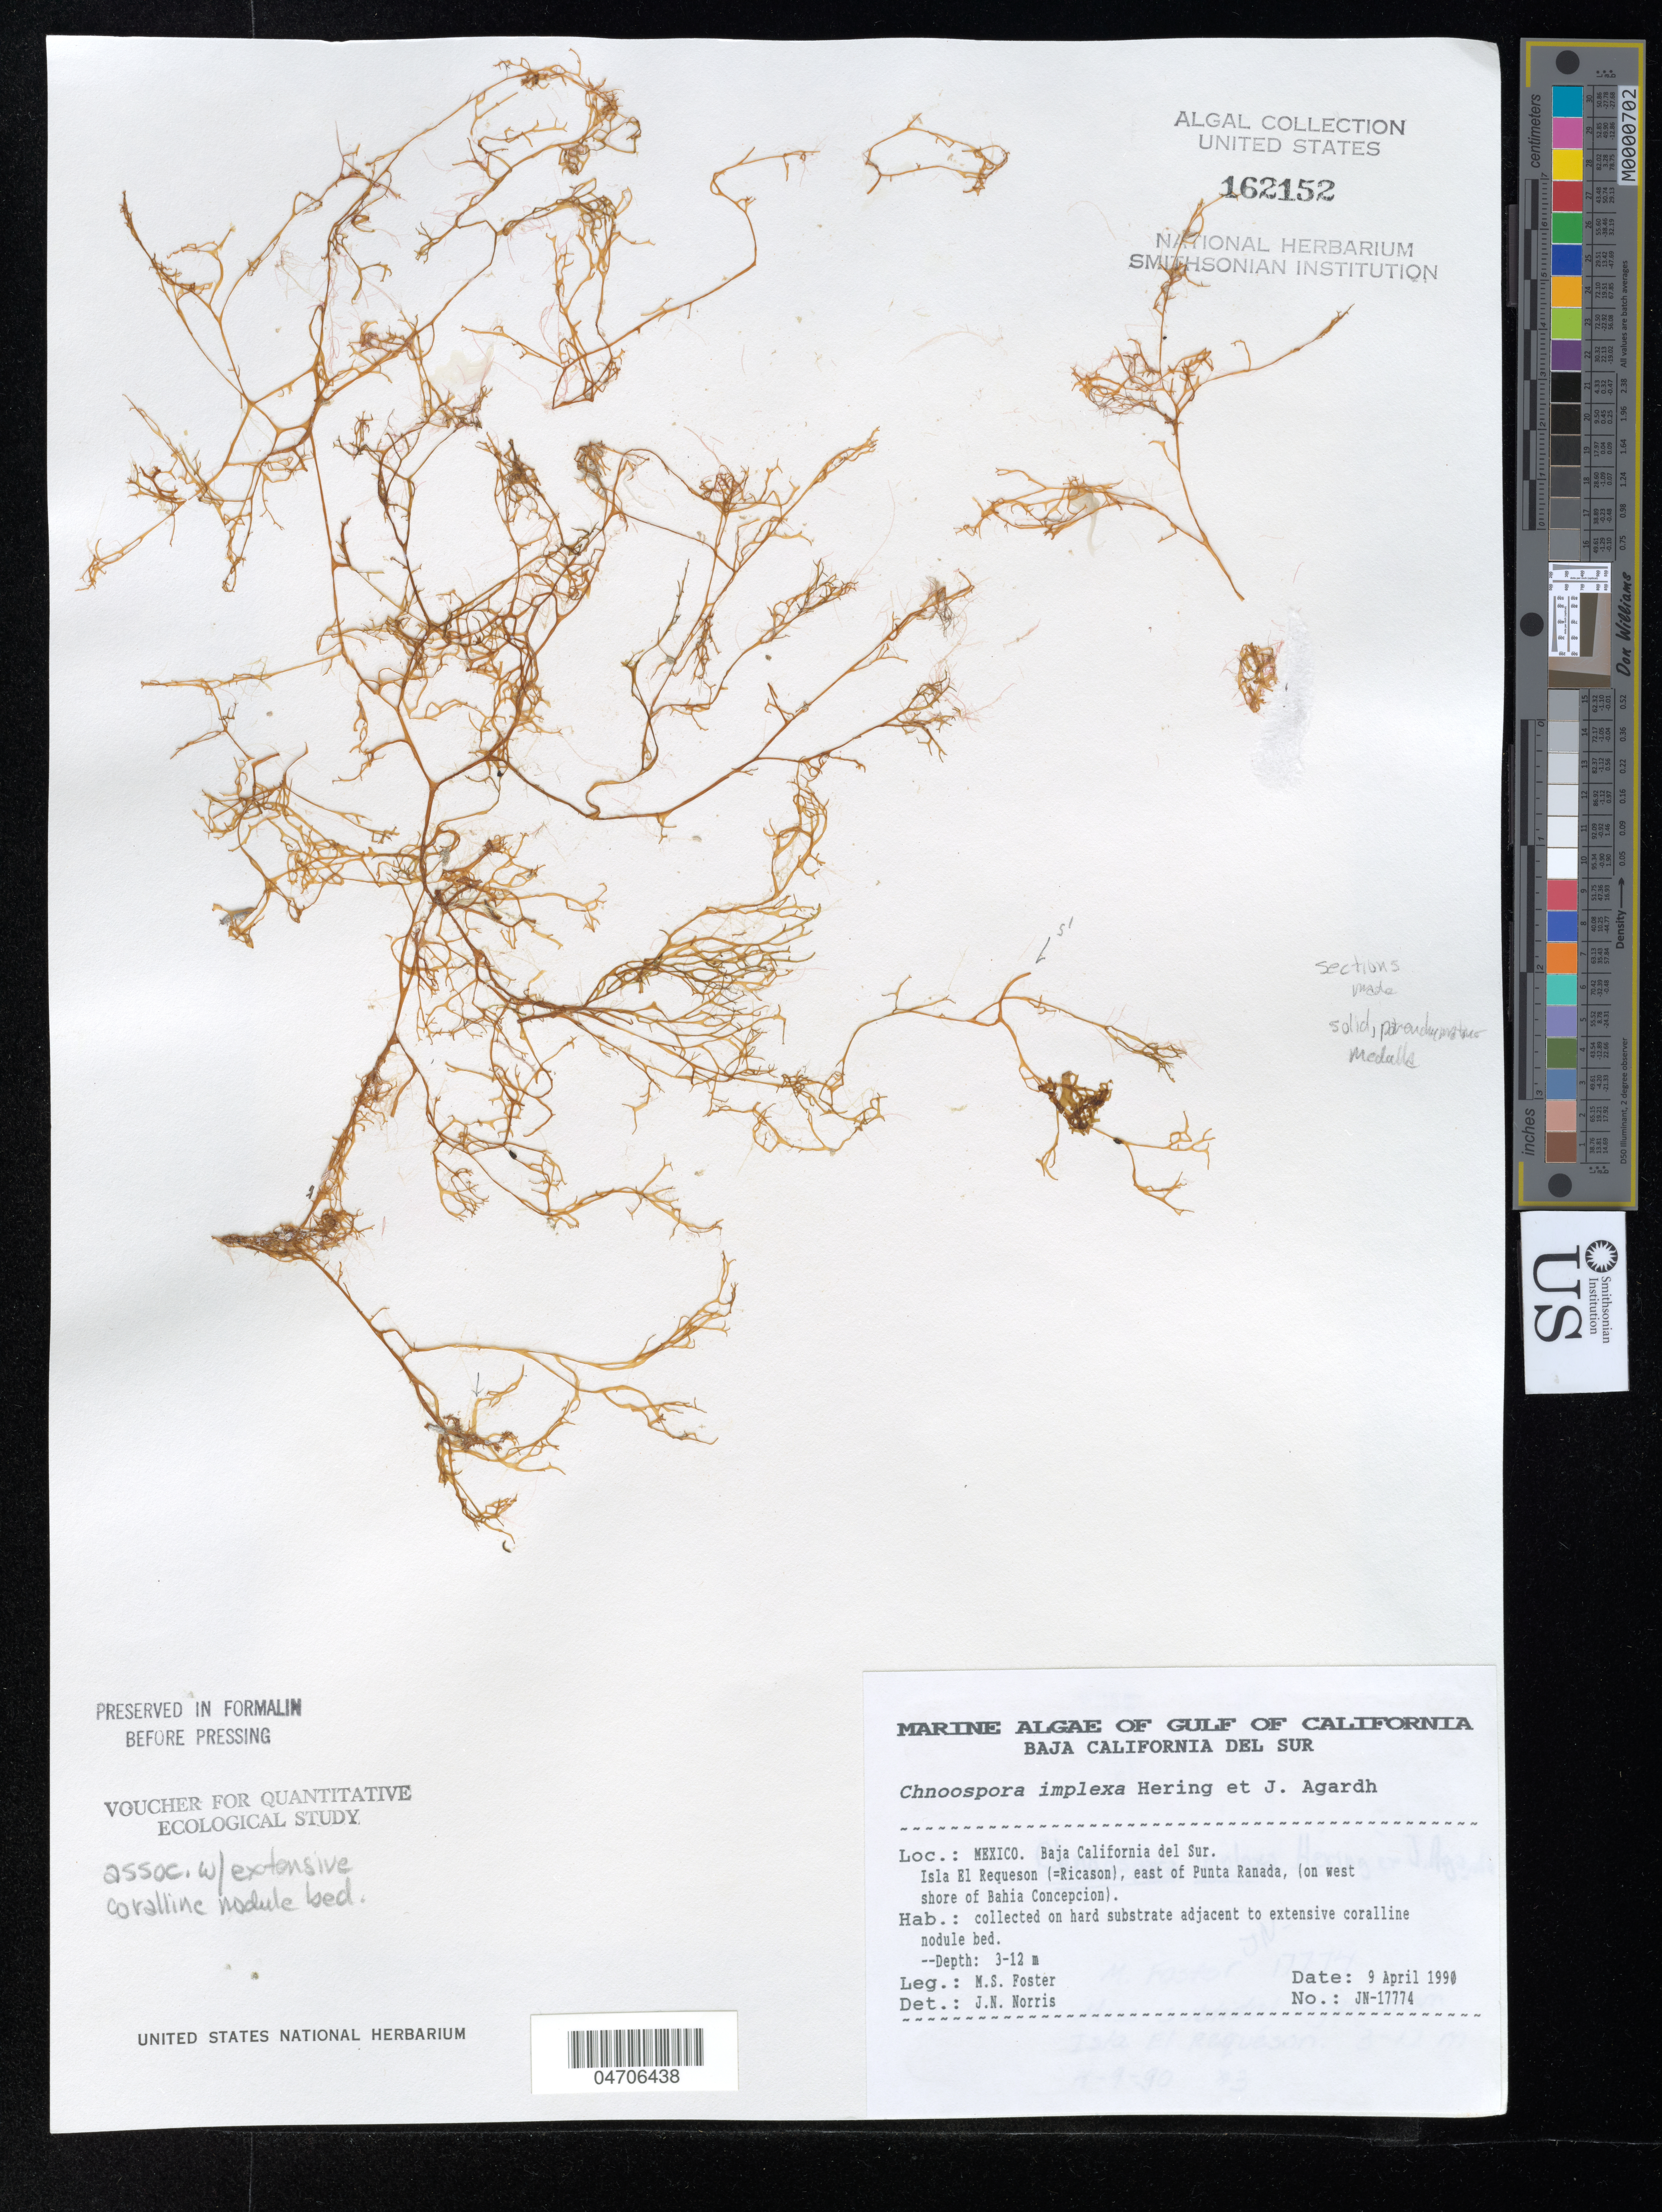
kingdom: Chromista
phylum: Ochrophyta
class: Phaeophyceae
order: Scytosiphonales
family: Scytosiphonaceae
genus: Pseudochnoospora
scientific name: Pseudochnoospora implexa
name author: (J. Agardh) Santiañez et al.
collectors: M. Foster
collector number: JN-17774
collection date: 1990-04-09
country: Mexico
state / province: Baja California Sur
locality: Gulf of California. Isla El Requeson (=Ricason), east of Punta Ranada, (on west shore of Bahia Concepcion).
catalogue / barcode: US 162152